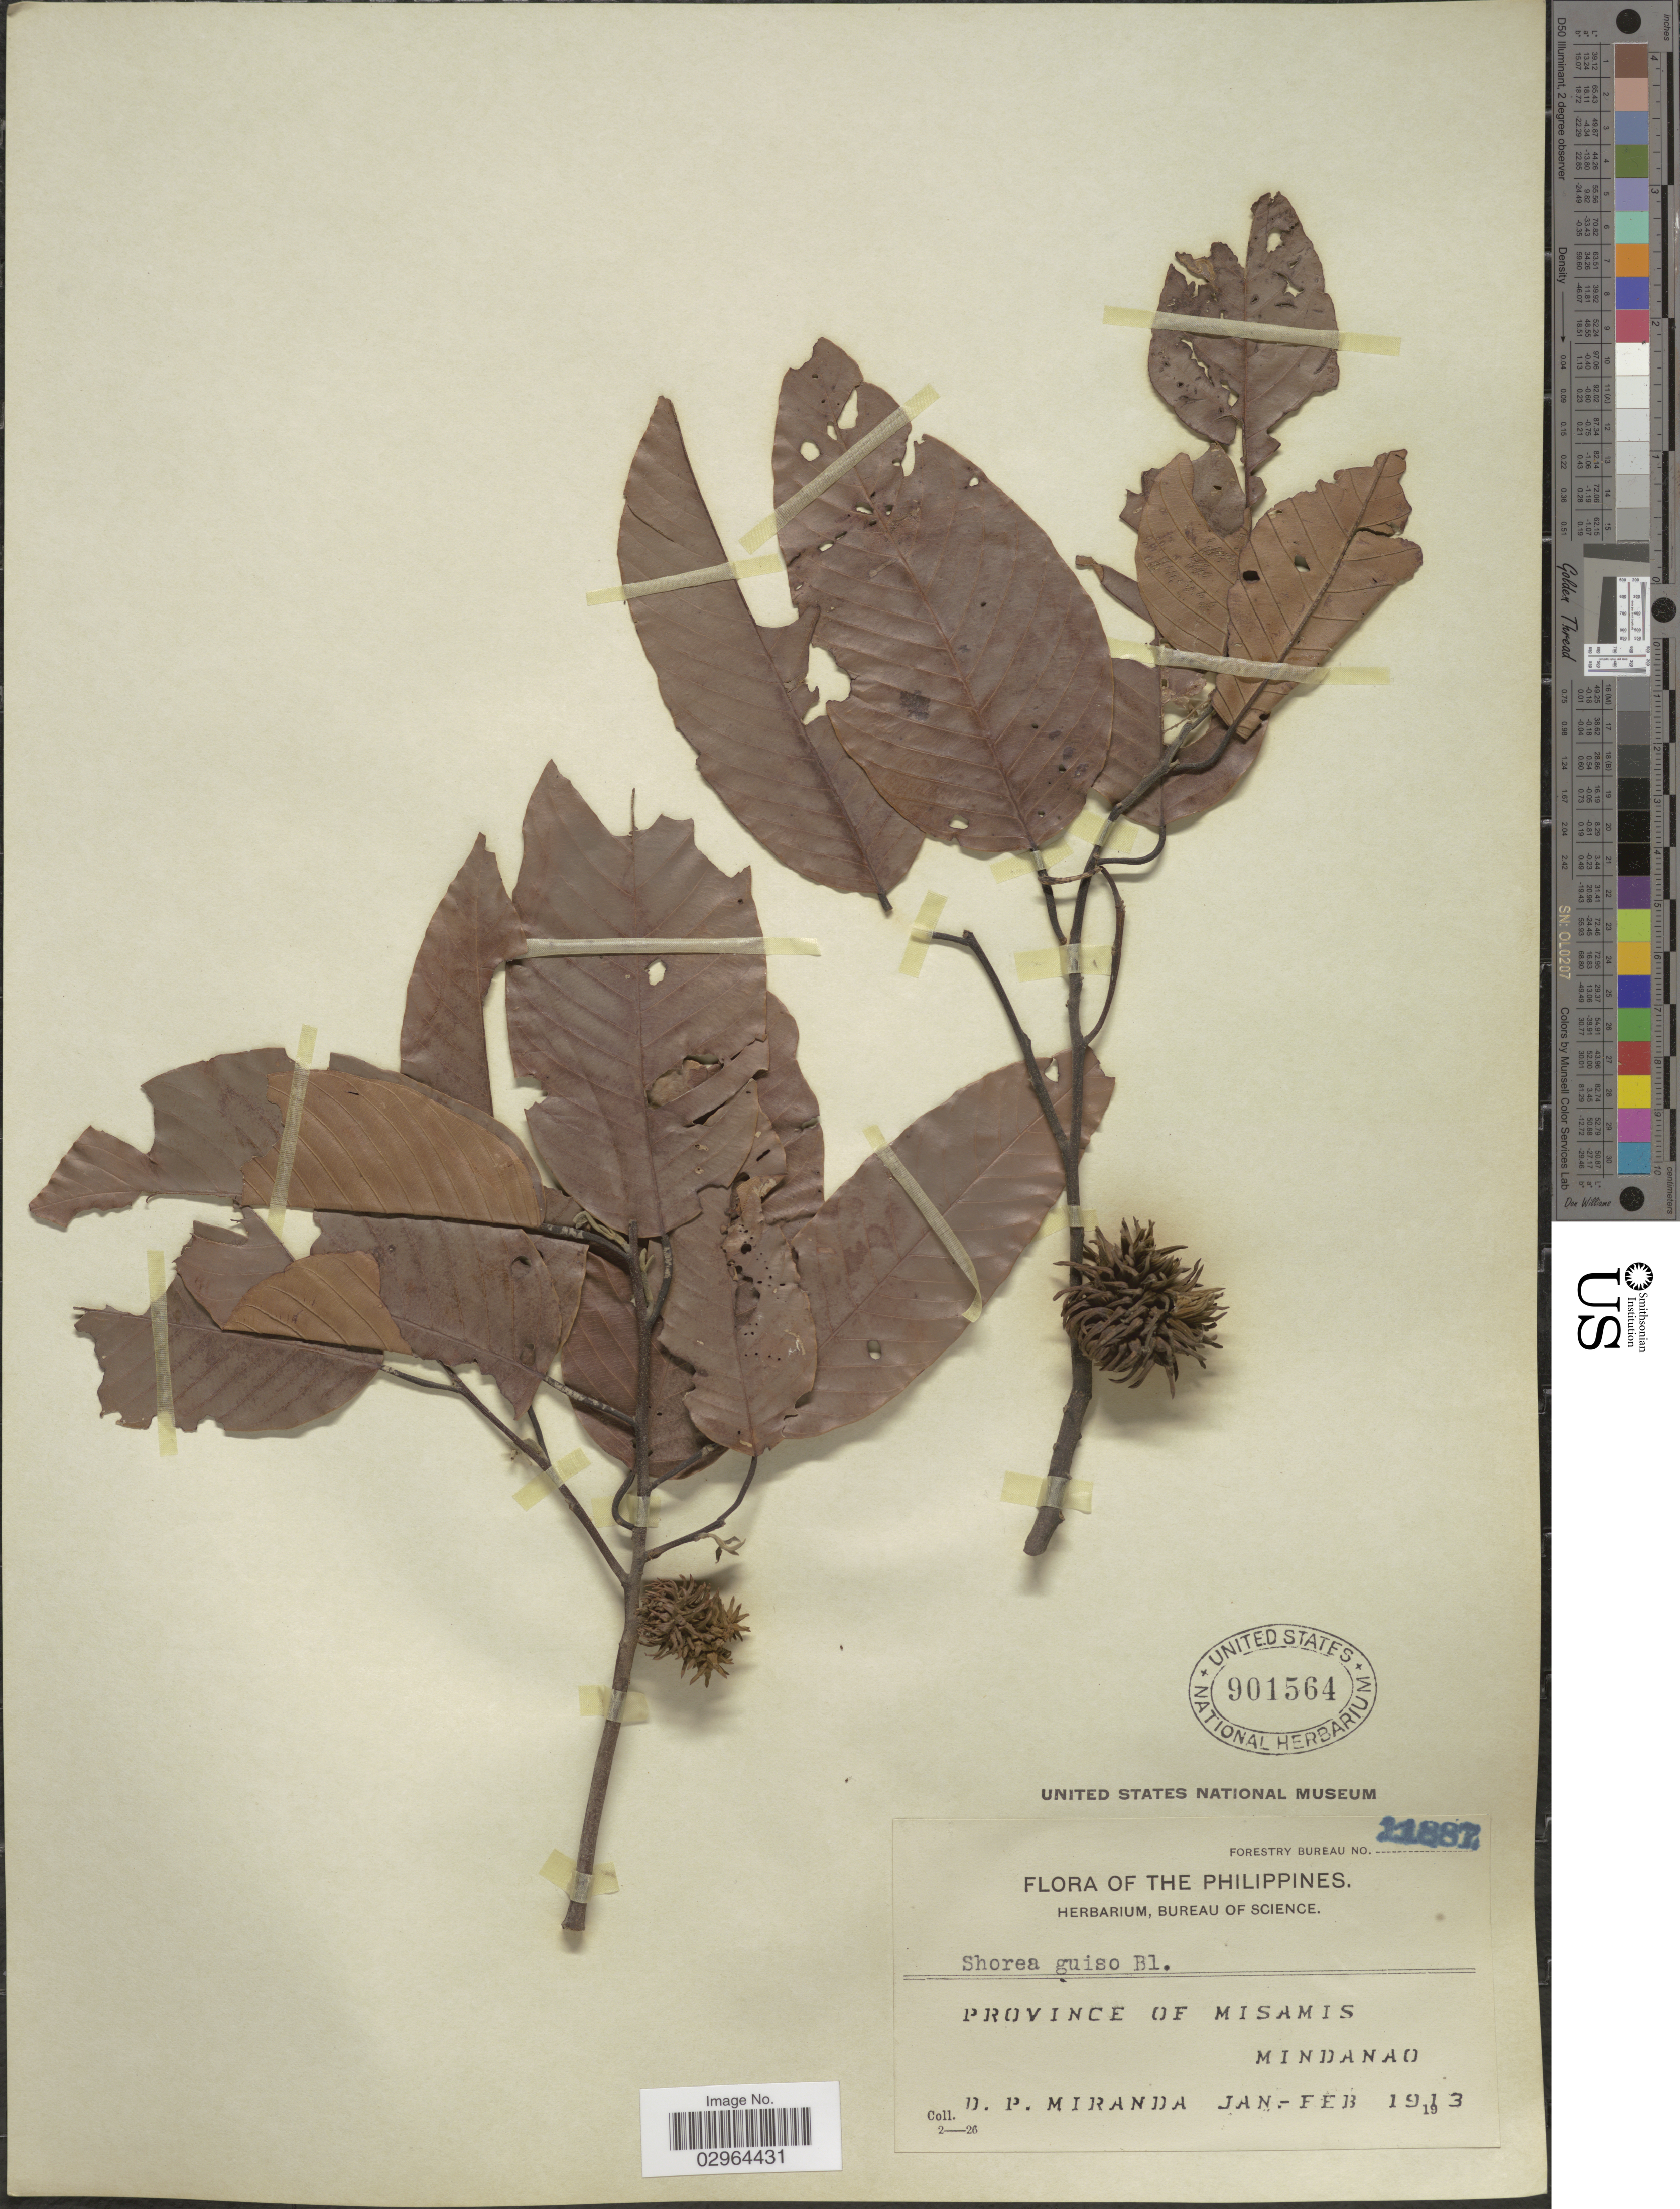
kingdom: Plantae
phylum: Tracheophyta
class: Magnoliopsida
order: Malvales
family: Dipterocarpaceae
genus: Shorea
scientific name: Shorea guiso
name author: (Blanco) Blume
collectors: D. P. Miranda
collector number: Forestry Bureau 11887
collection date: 1913-01/1913-02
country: Philippines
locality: Province of Misamis, Mindanao.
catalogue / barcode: US 901564